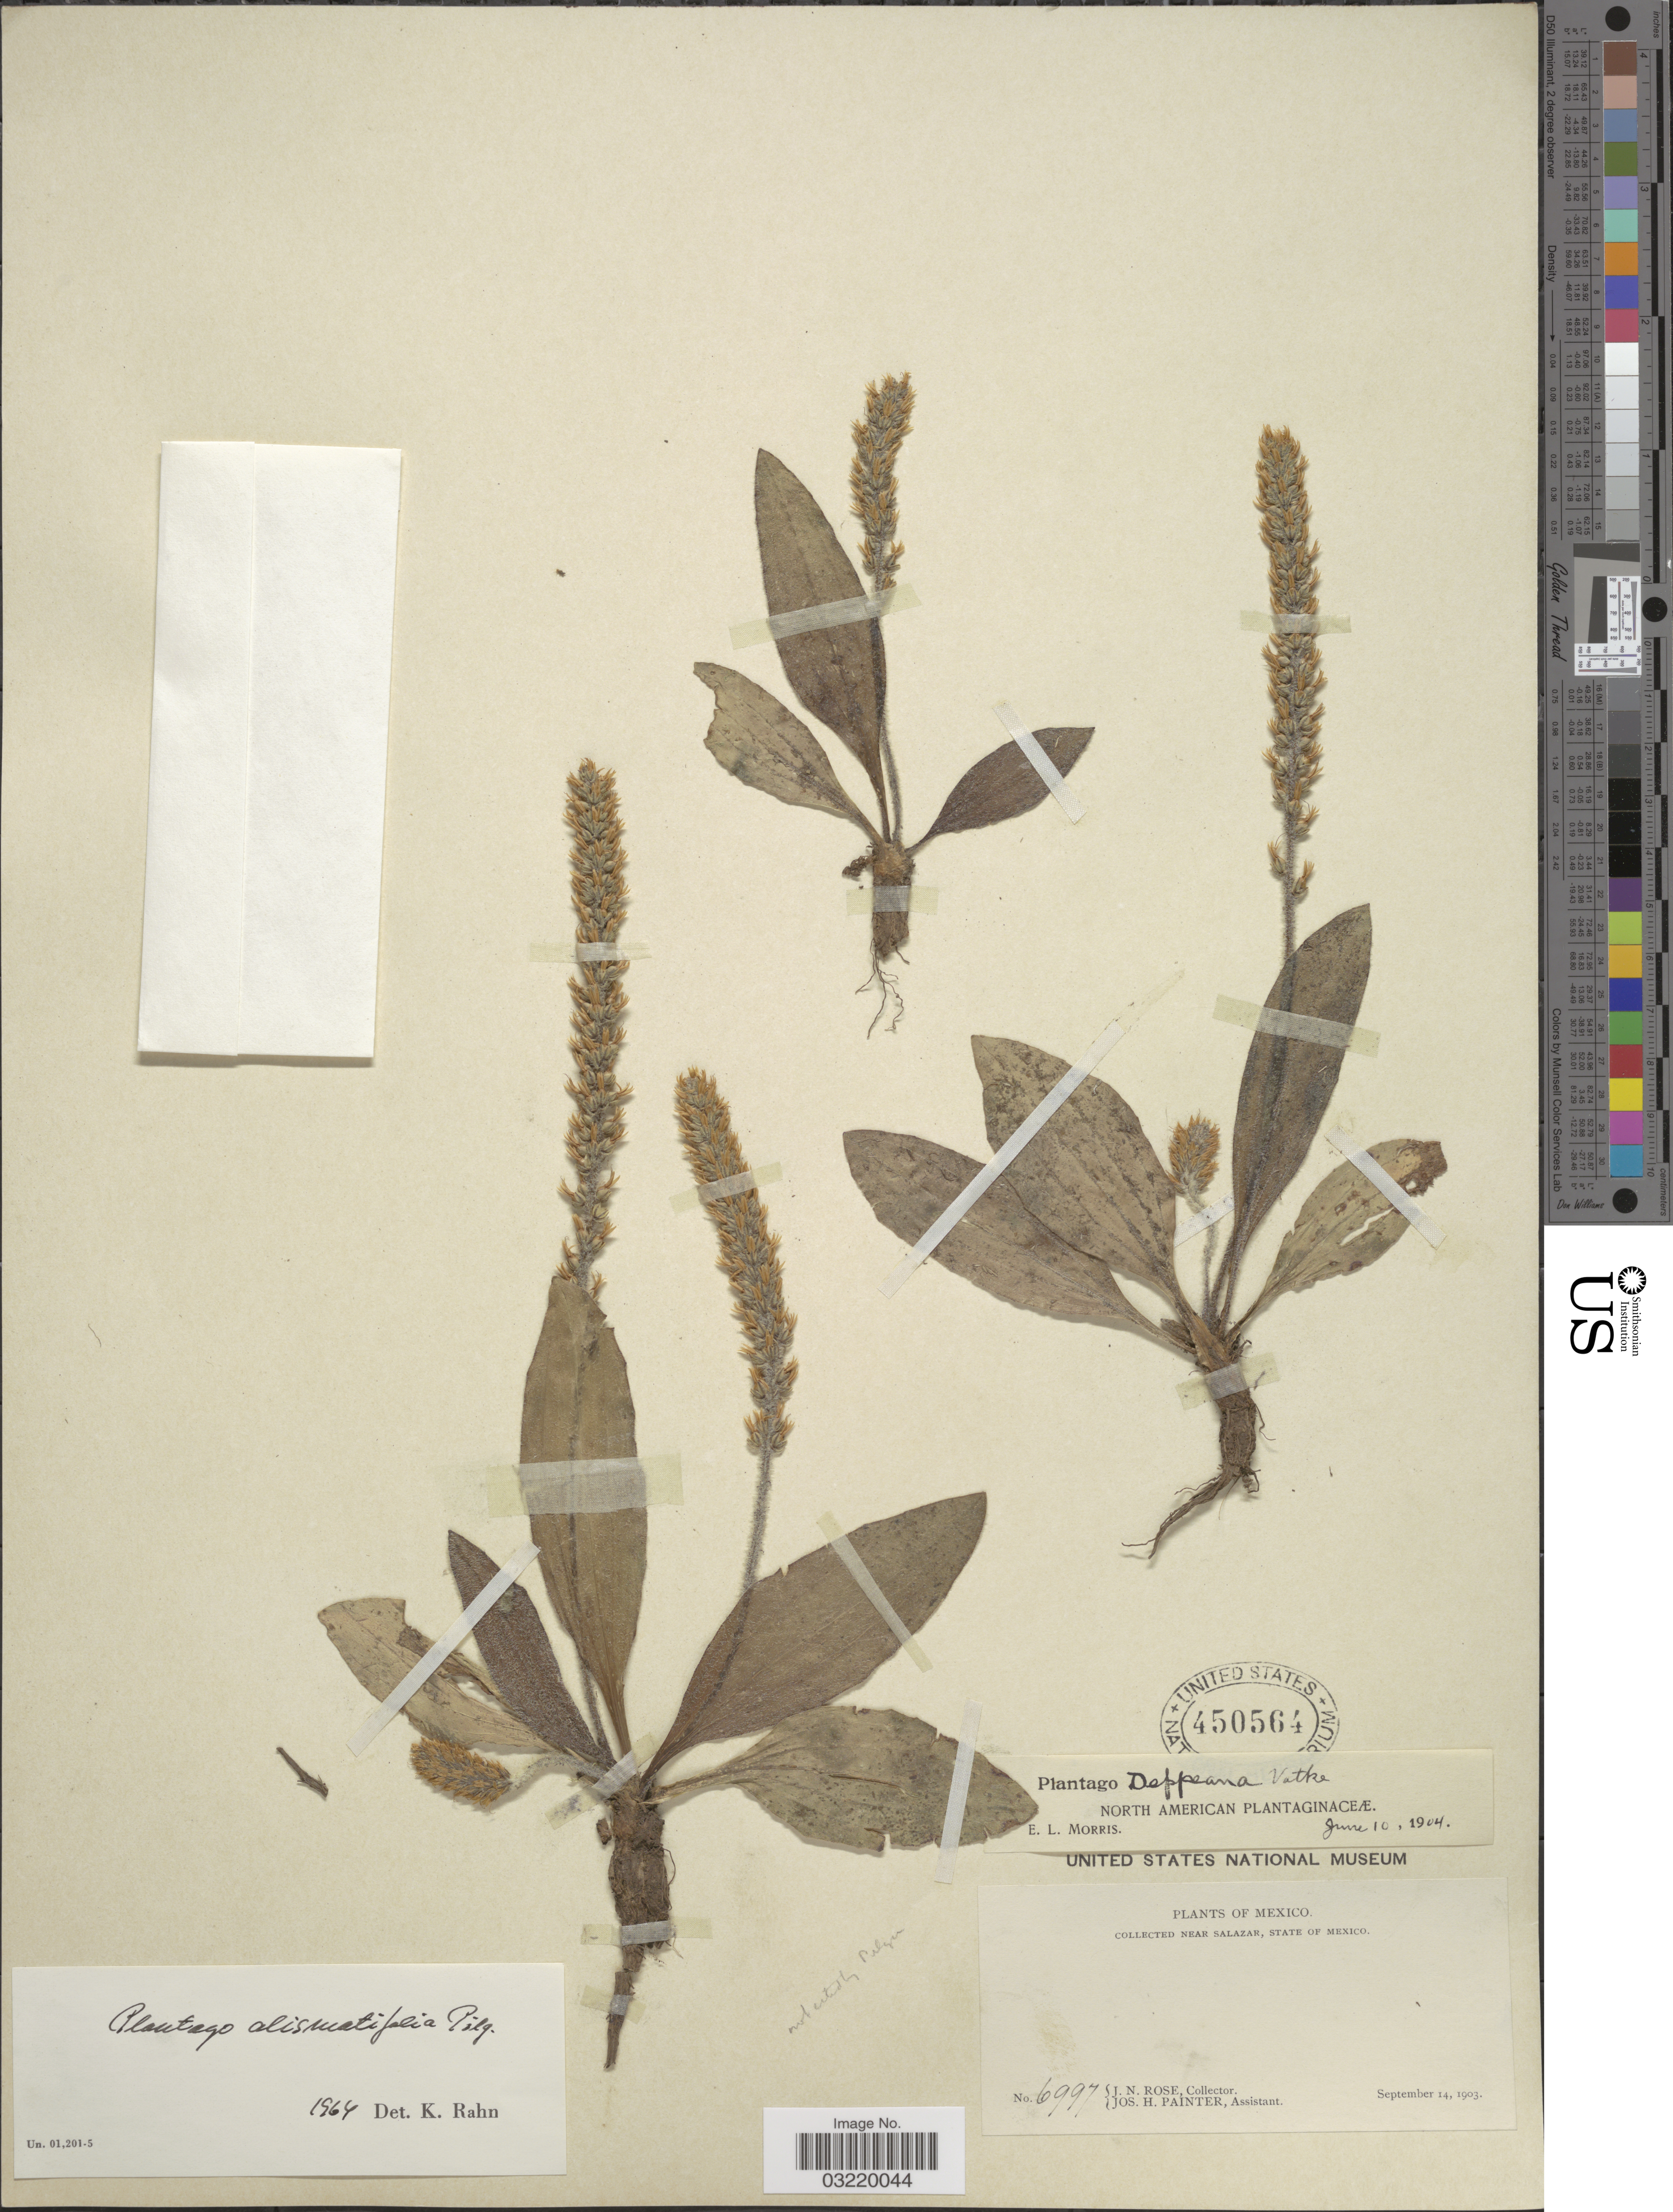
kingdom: Plantae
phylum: Tracheophyta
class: Magnoliopsida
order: Lamiales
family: Plantaginaceae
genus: Plantago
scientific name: Plantago alismatifolia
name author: Pilg.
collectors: J. N. Rose & J. H. Painter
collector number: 6997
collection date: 1903-09-14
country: Mexico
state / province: México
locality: Near Salazar.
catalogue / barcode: US 450564